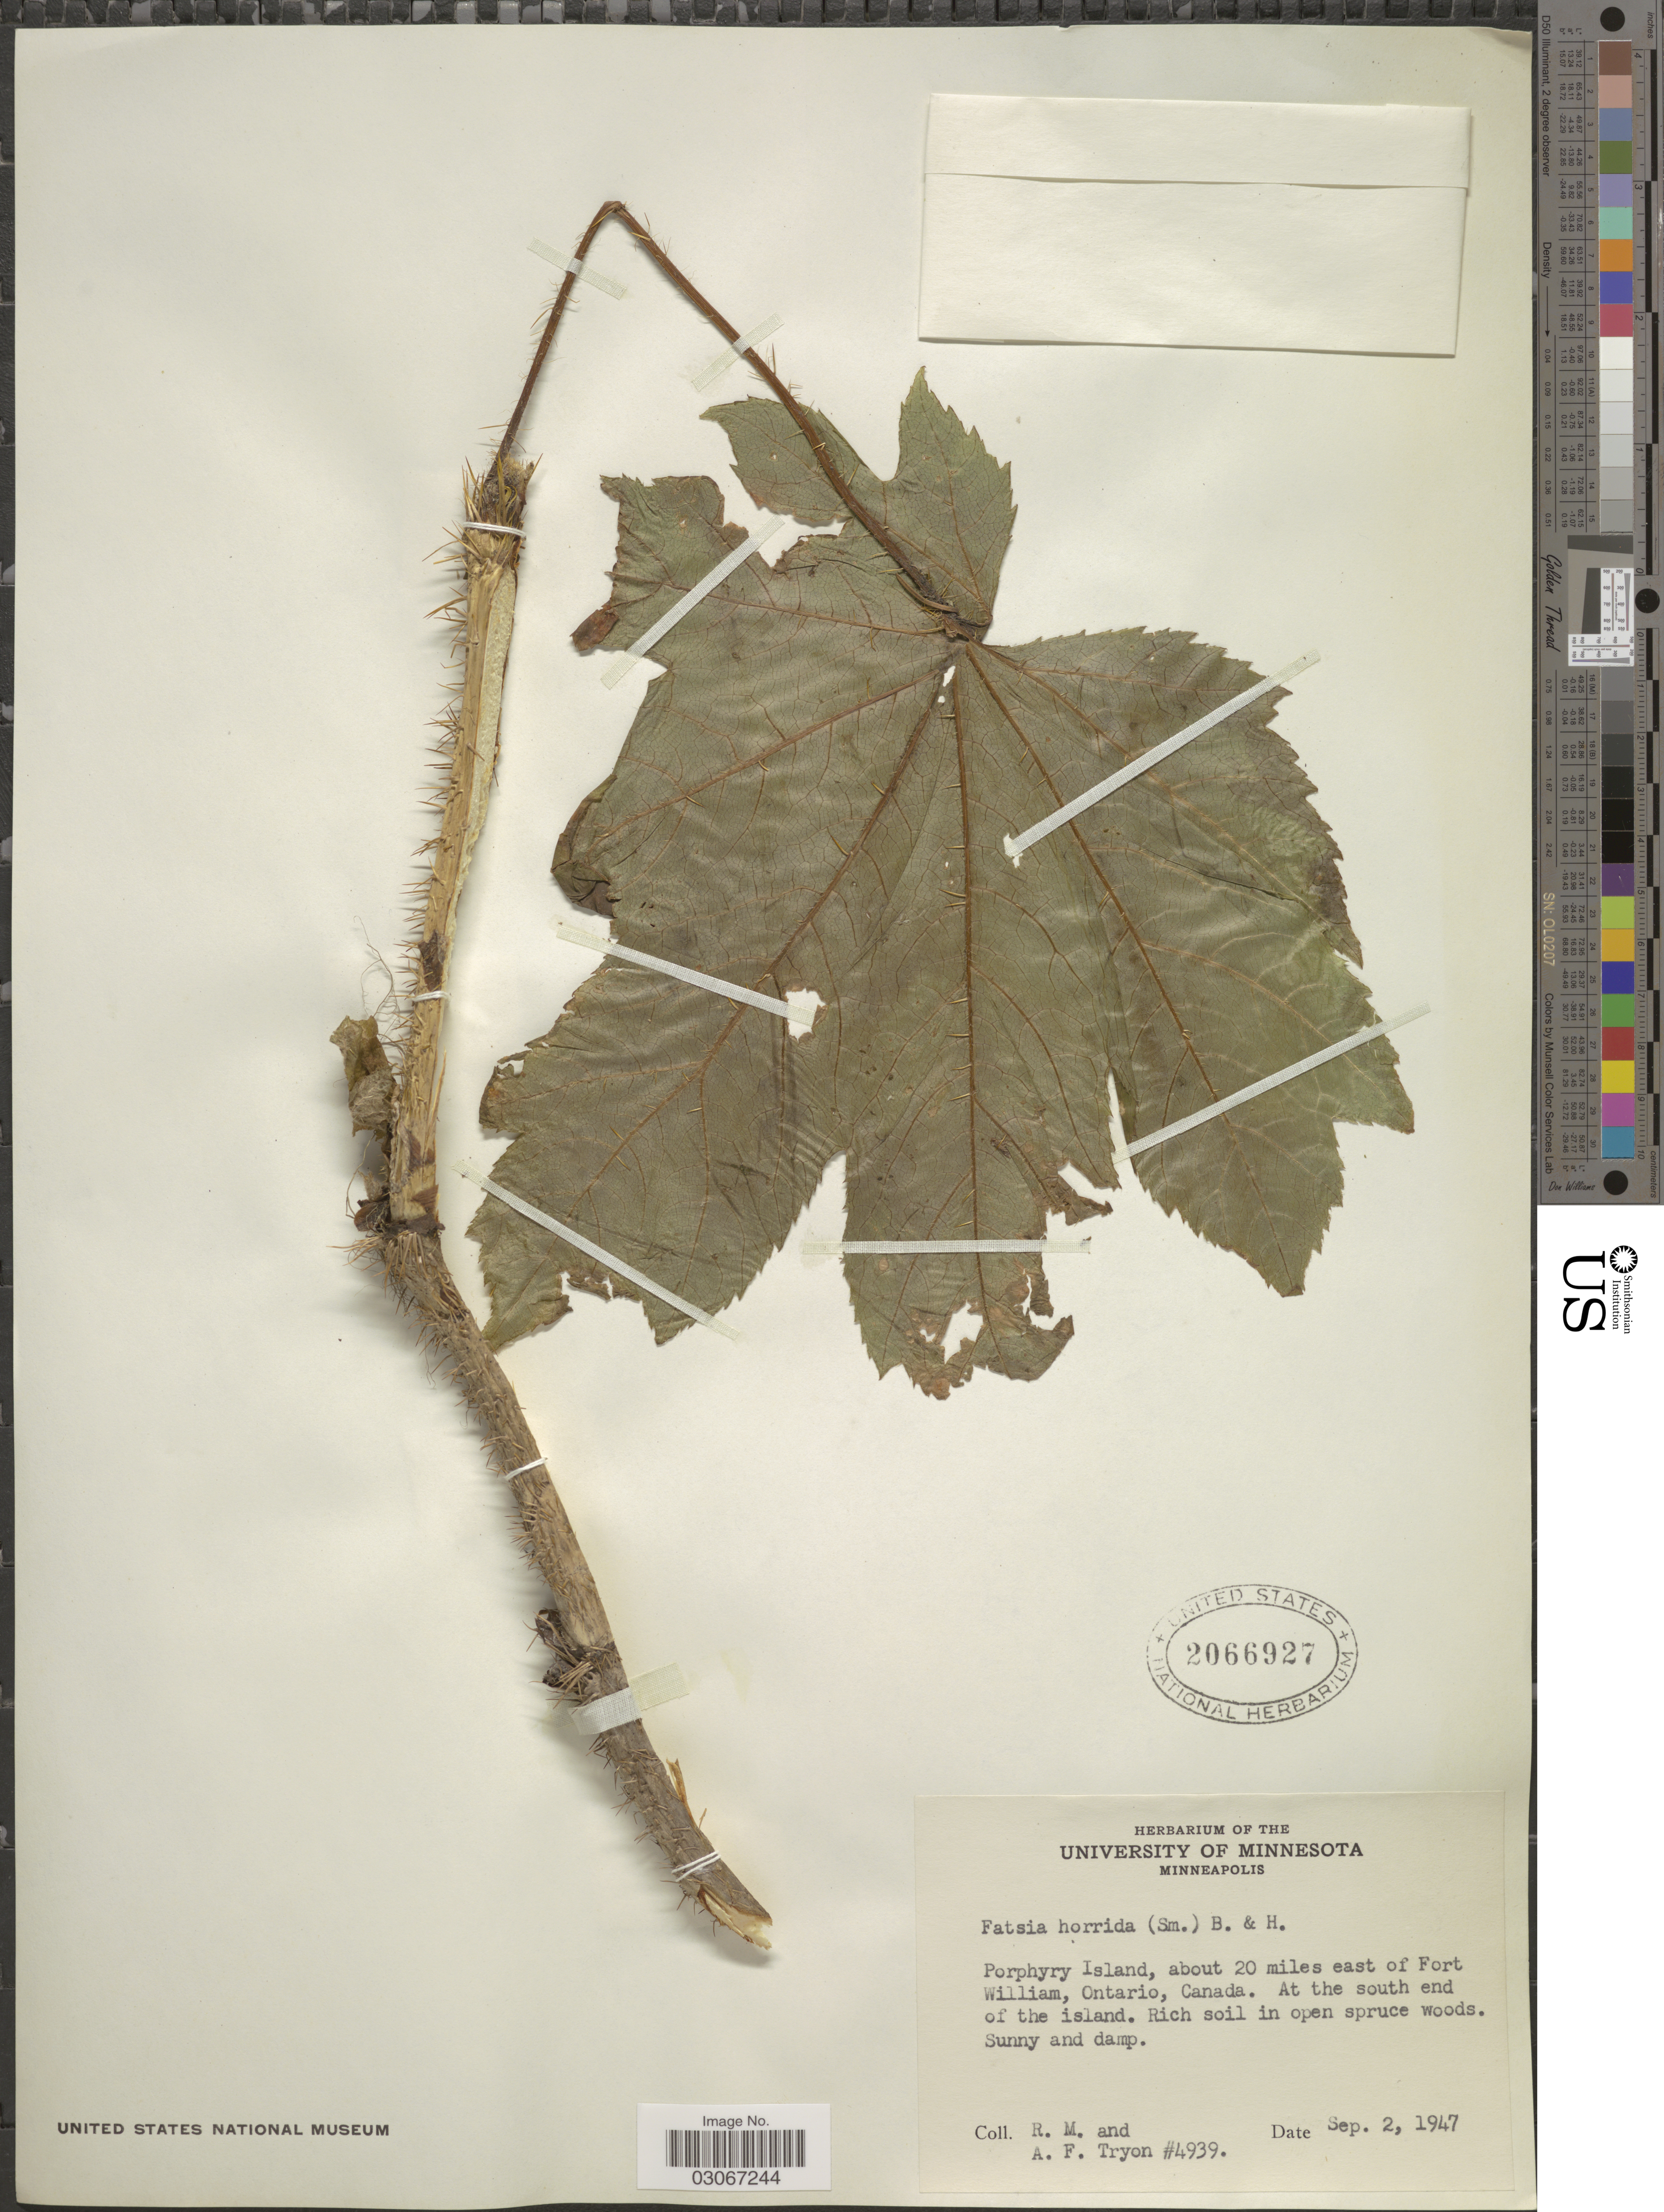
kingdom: Plantae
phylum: Tracheophyta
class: Magnoliopsida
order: Apiales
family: Apiaceae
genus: Opopanax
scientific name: Opopanax horridus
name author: Miq. ex Dippel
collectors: R. Tryon & A. F. Tryon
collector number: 4939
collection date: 1947-09-02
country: Canada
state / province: Ontario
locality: Porphyry Island, about 20 miles east of Fort William, Ontario, Canada. At the south end of the island.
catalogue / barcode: US 2066927